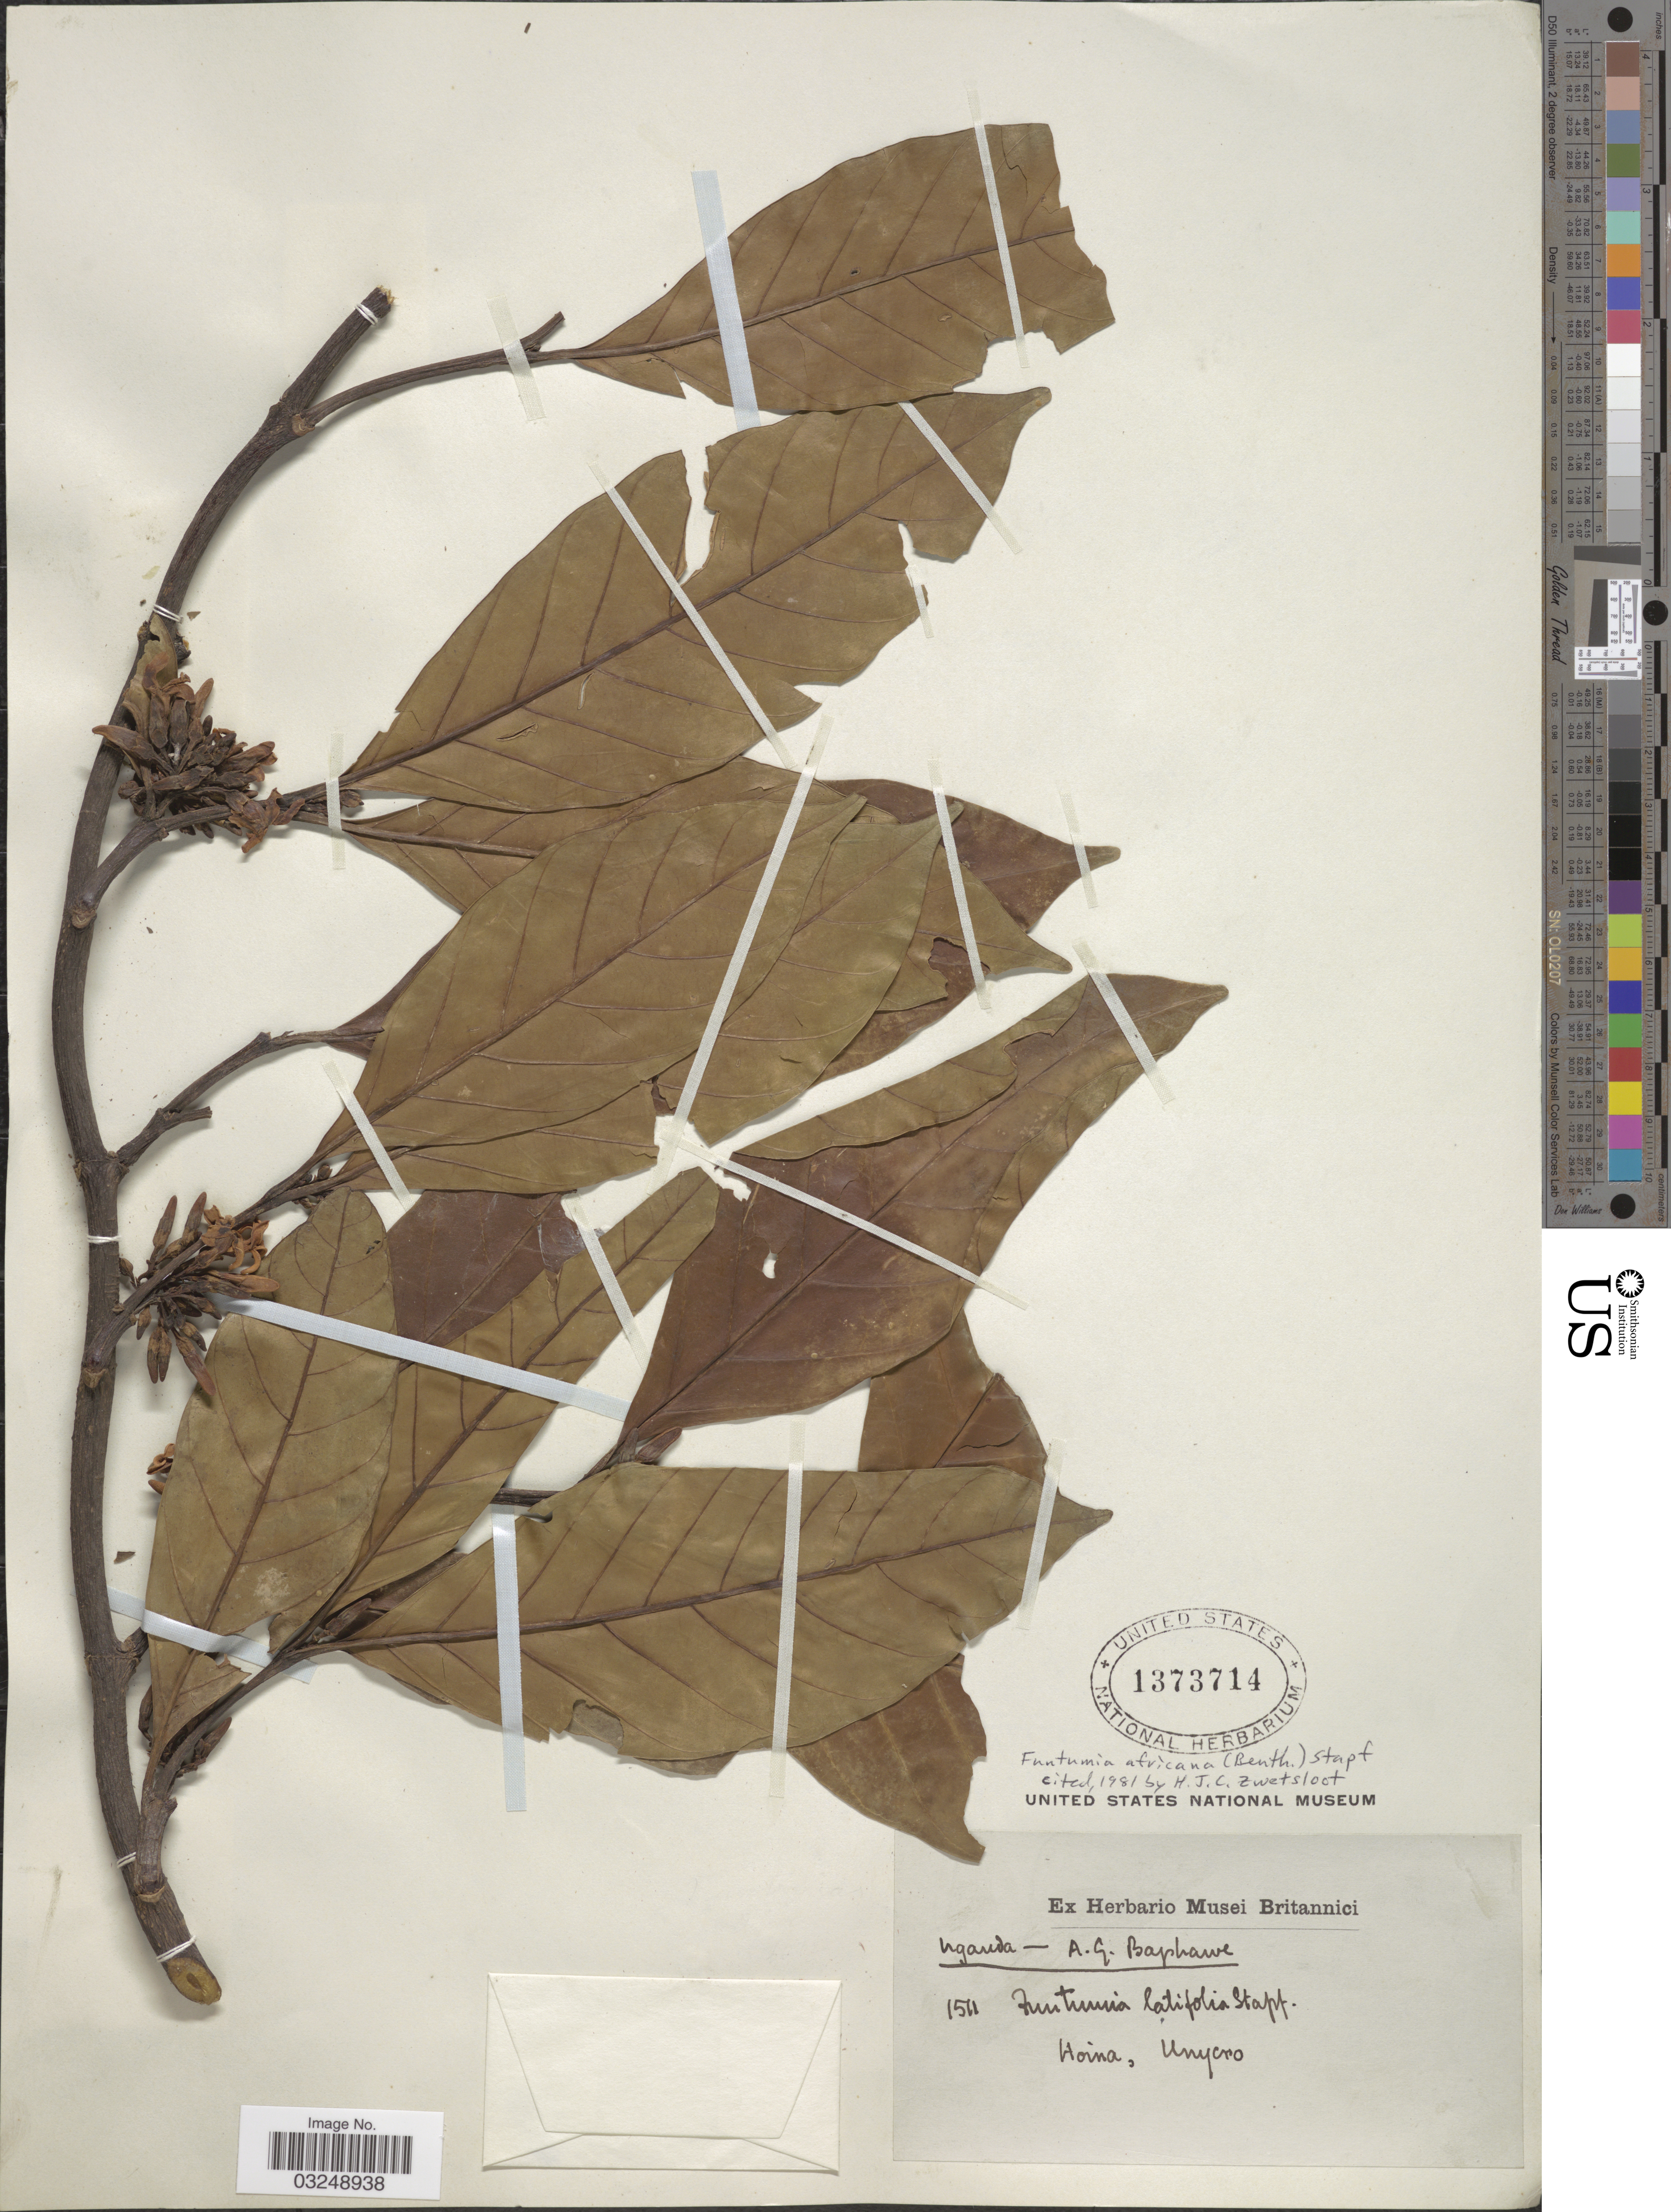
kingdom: Plantae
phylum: Tracheophyta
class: Magnoliopsida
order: Gentianales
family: Apocynaceae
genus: Funtumia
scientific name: Funtumia africana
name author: (Benth.) Stapf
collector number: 1511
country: Uganda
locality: Hoina, Unycro.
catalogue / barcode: US 1373714